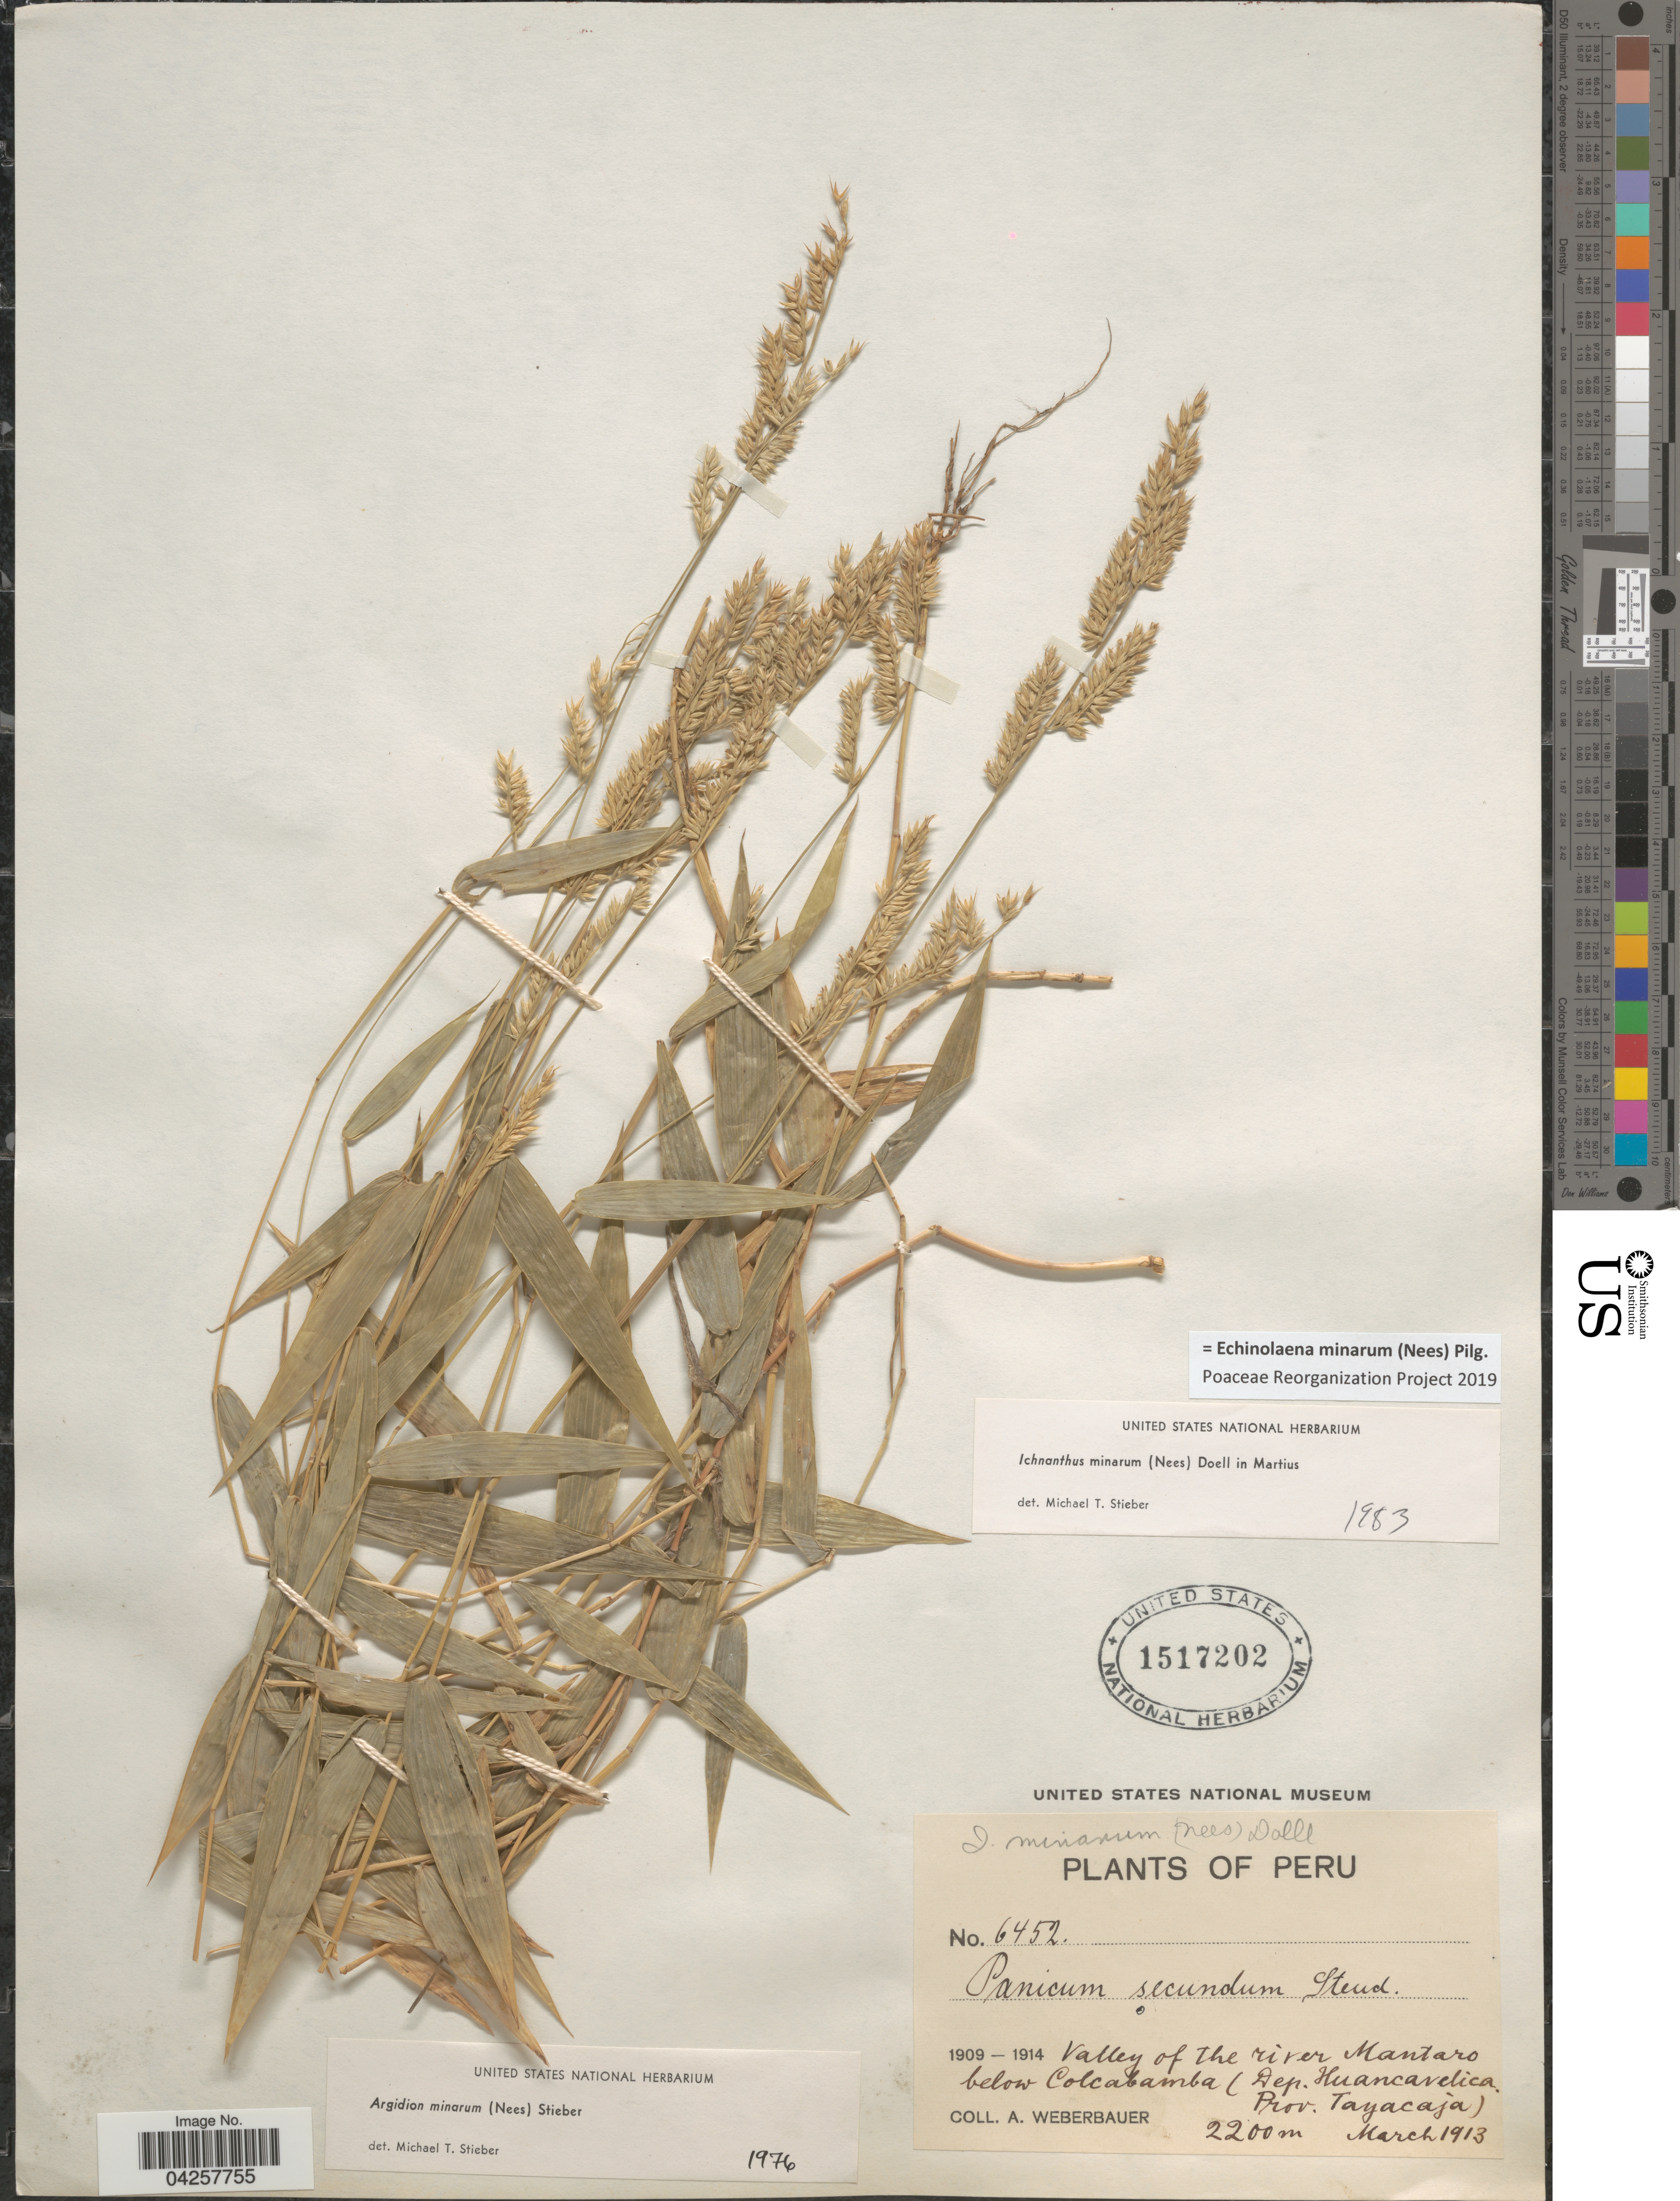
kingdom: Plantae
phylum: Tracheophyta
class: Liliopsida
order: Poales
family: Poaceae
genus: Echinolaena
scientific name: Echinolaena minarum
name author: (Nees) Pilg.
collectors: A. Weberbauer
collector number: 6452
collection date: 1913-03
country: Peru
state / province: Huancavelica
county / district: Tayacaja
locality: Valley of the river Mantaro below Colcabamba (Dep. Huancavelica, Prov. Tayacaja).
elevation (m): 2200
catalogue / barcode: US 1517202